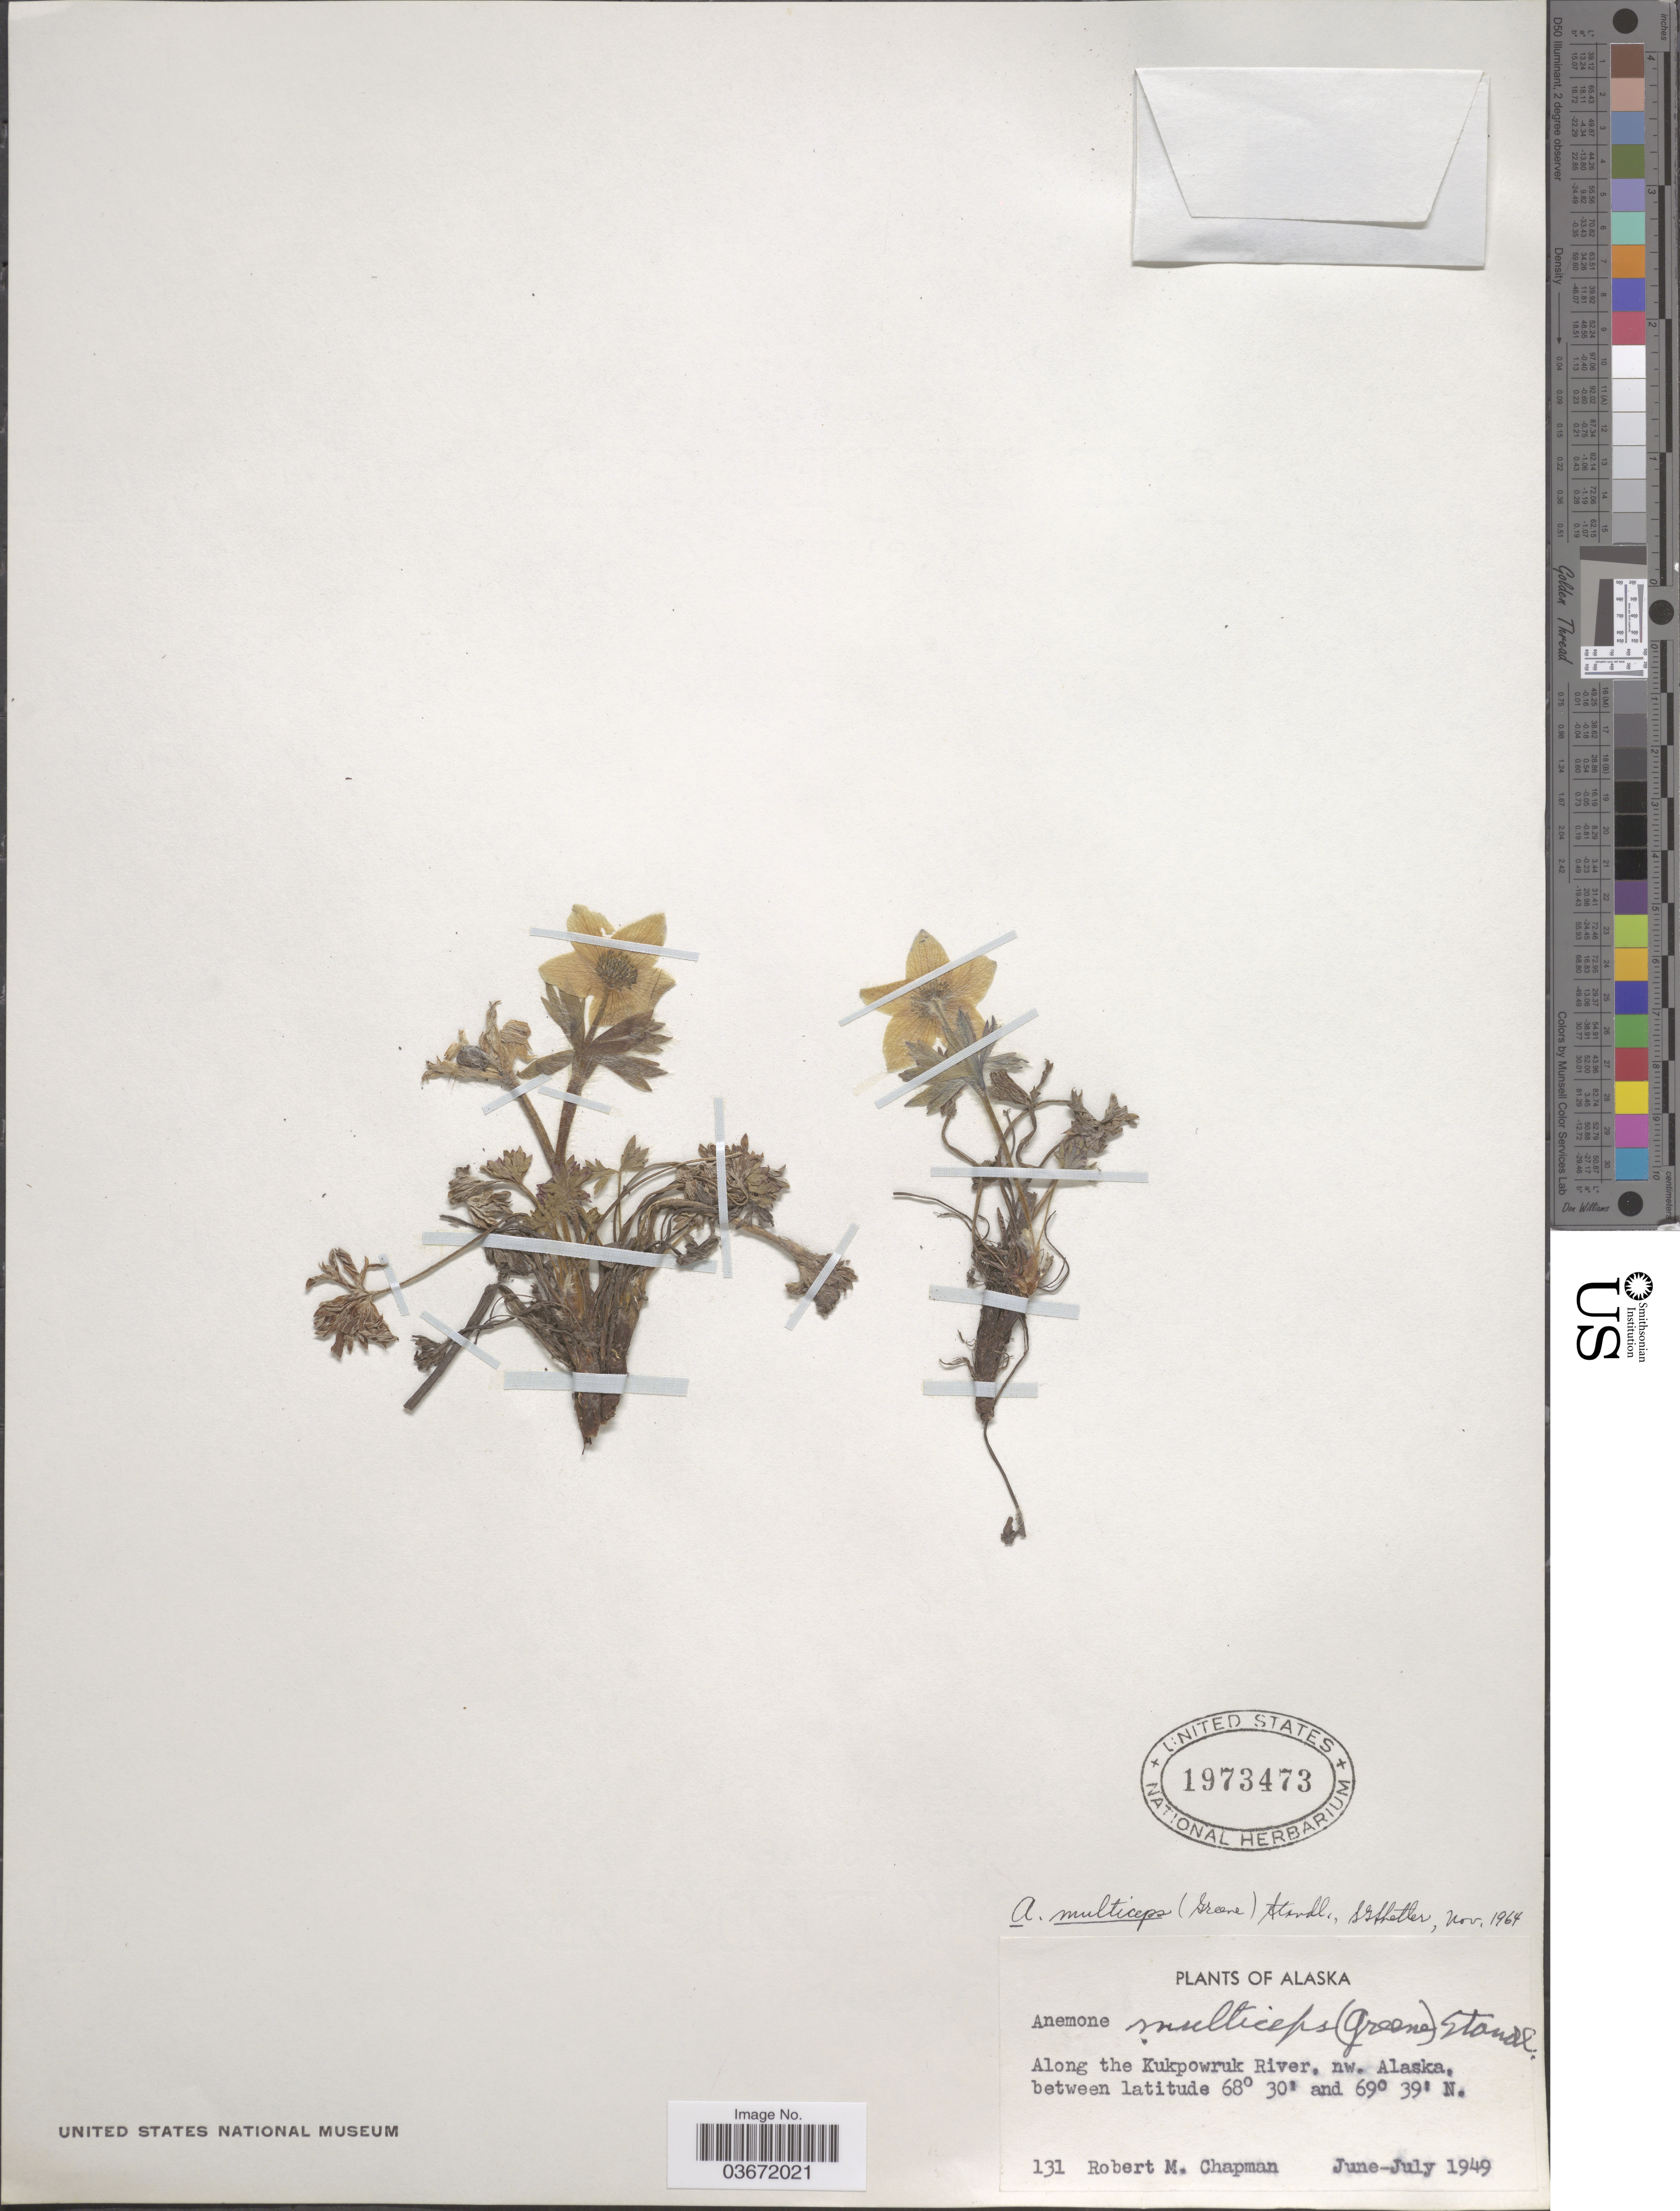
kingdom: Plantae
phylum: Tracheophyta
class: Magnoliopsida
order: Ranunculales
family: Ranunculaceae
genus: Anemone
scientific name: Anemone multiceps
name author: (Greene) Standl.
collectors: R. M. Chapman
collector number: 131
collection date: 1949-06/1949-07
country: United States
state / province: Alaska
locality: Along the Kukpowruk River, nw. Alaska.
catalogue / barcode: US 1973473